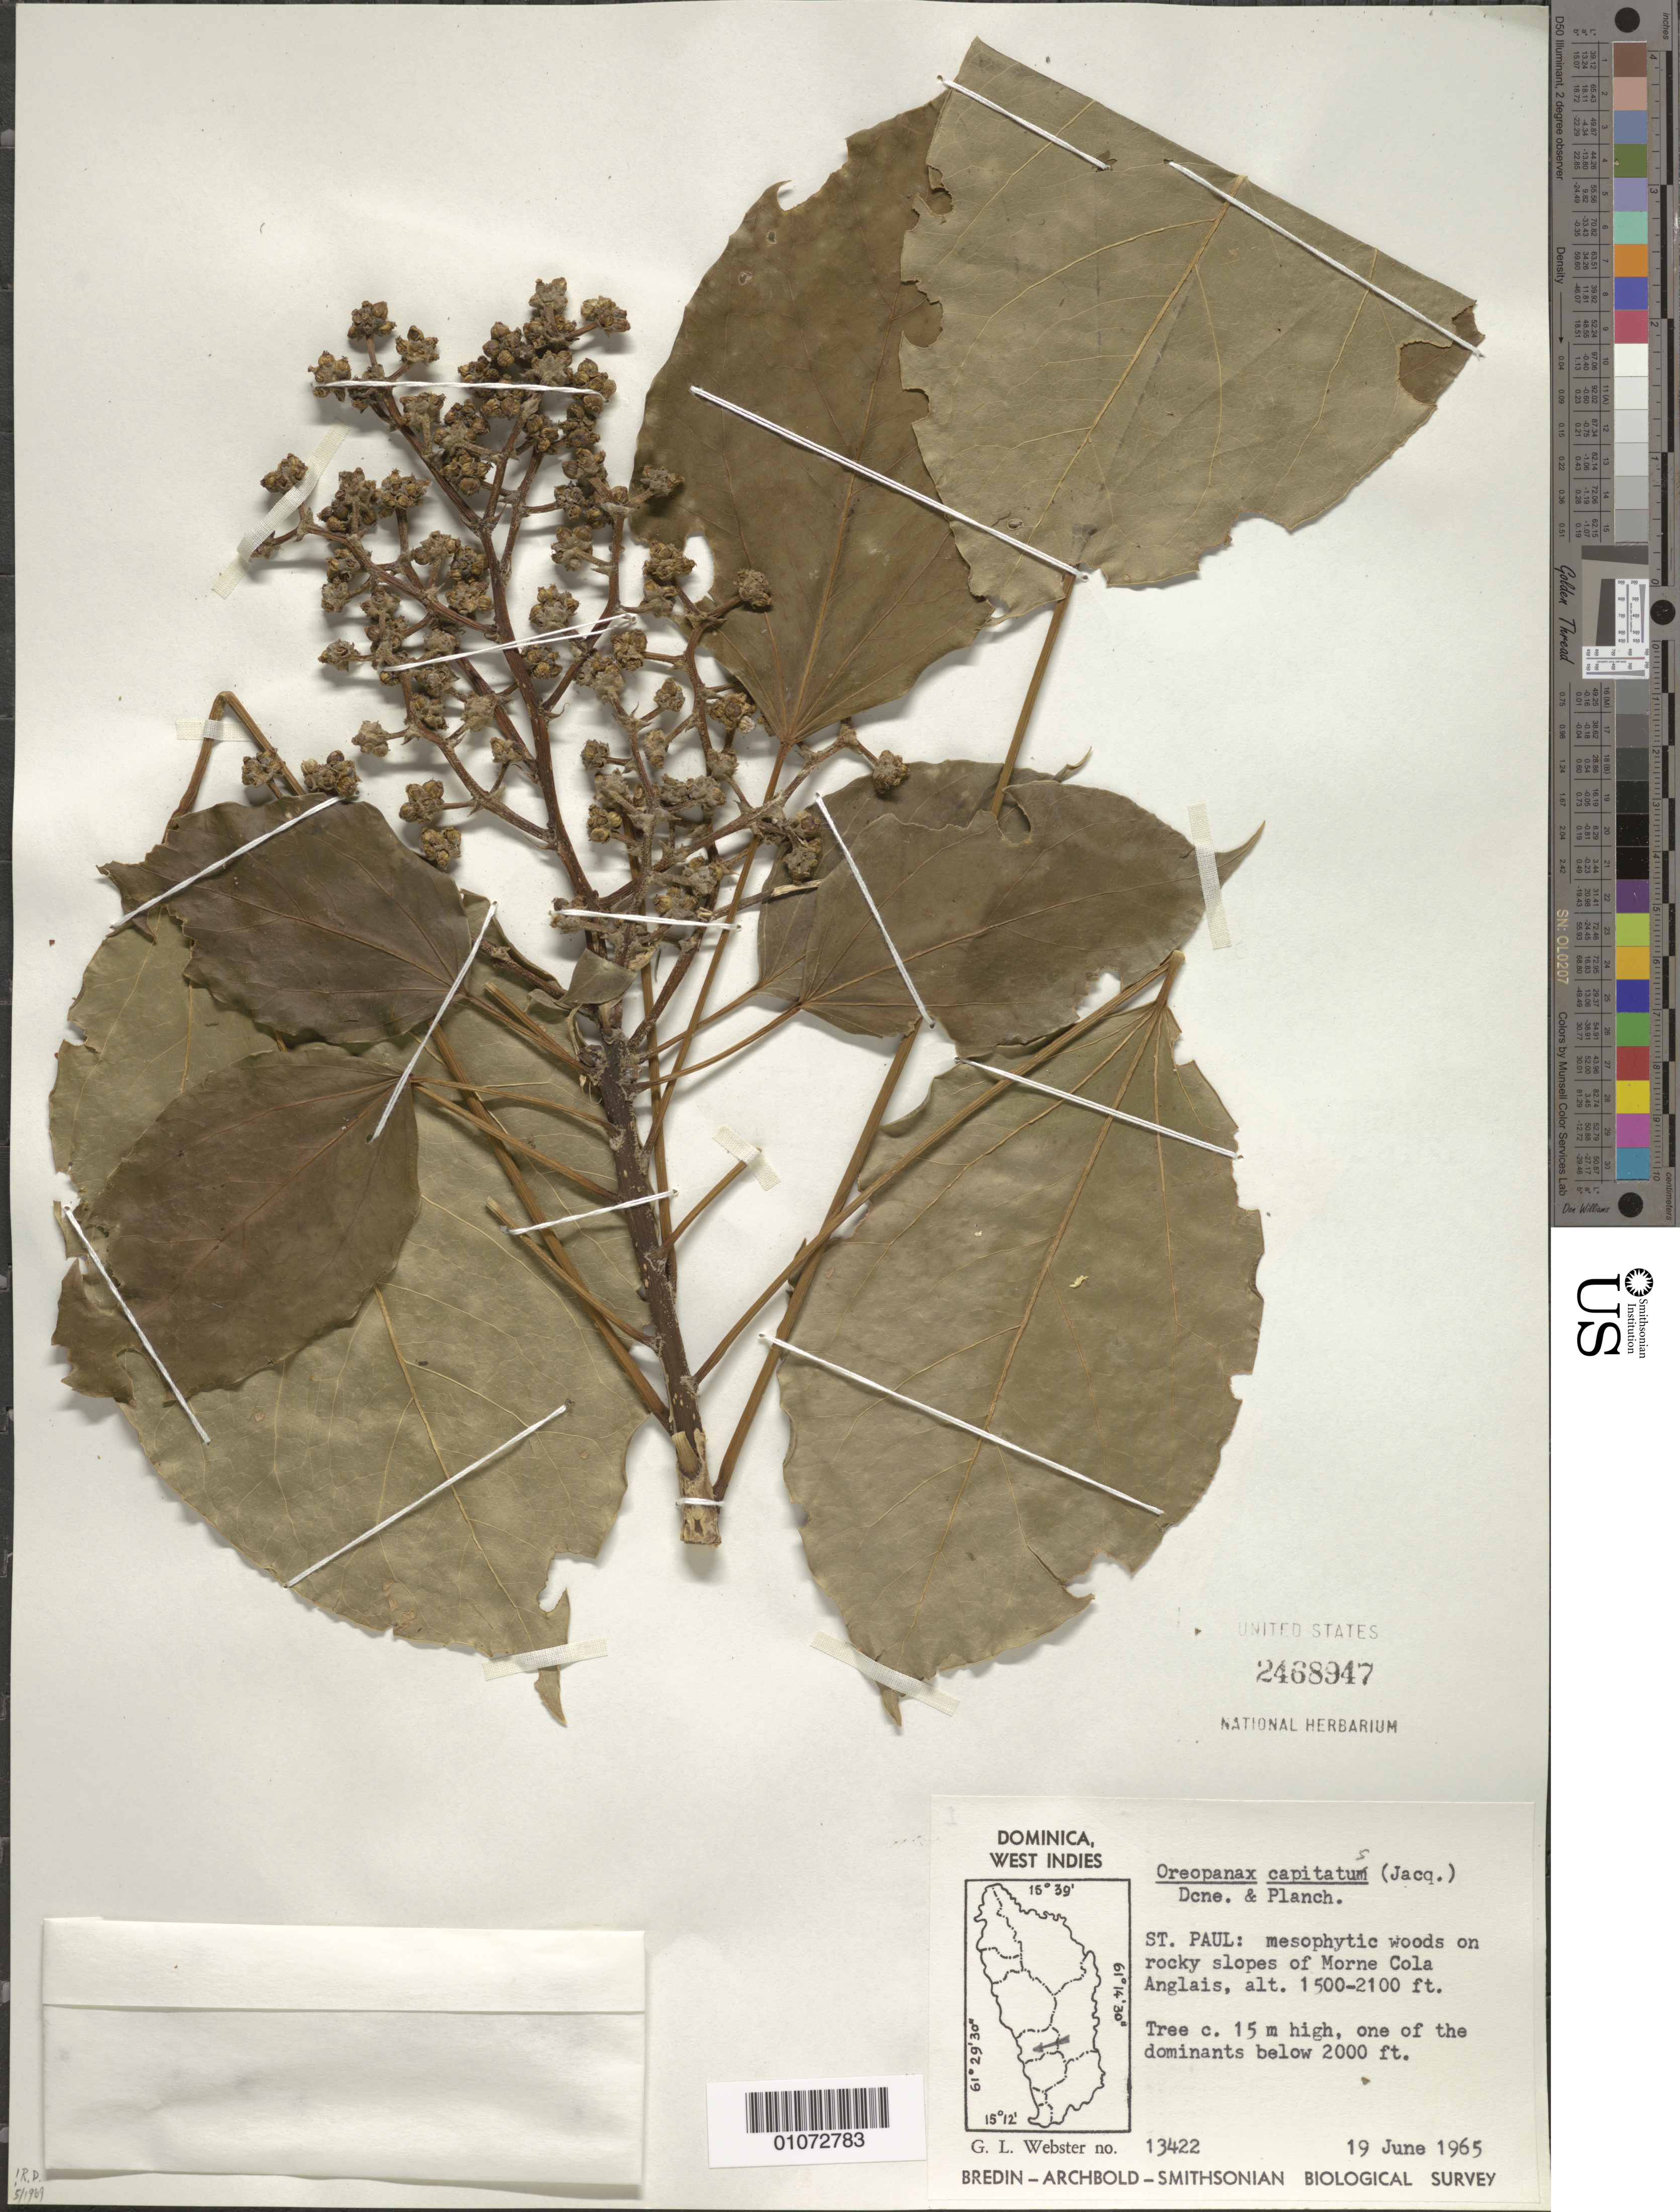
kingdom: Plantae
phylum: Tracheophyta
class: Magnoliopsida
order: Apiales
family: Araliaceae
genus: Oreopanax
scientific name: Oreopanax capitatus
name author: (Jacq.) Decne. & Planch.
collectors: G. L. Webster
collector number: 13422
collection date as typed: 19 Jun 1965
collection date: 1965-06-19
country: Dominica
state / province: St. Paul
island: Dominica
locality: Mesophytic woods on rocky slopes of Morne Cola Anglais.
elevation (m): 457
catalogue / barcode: US 2468947